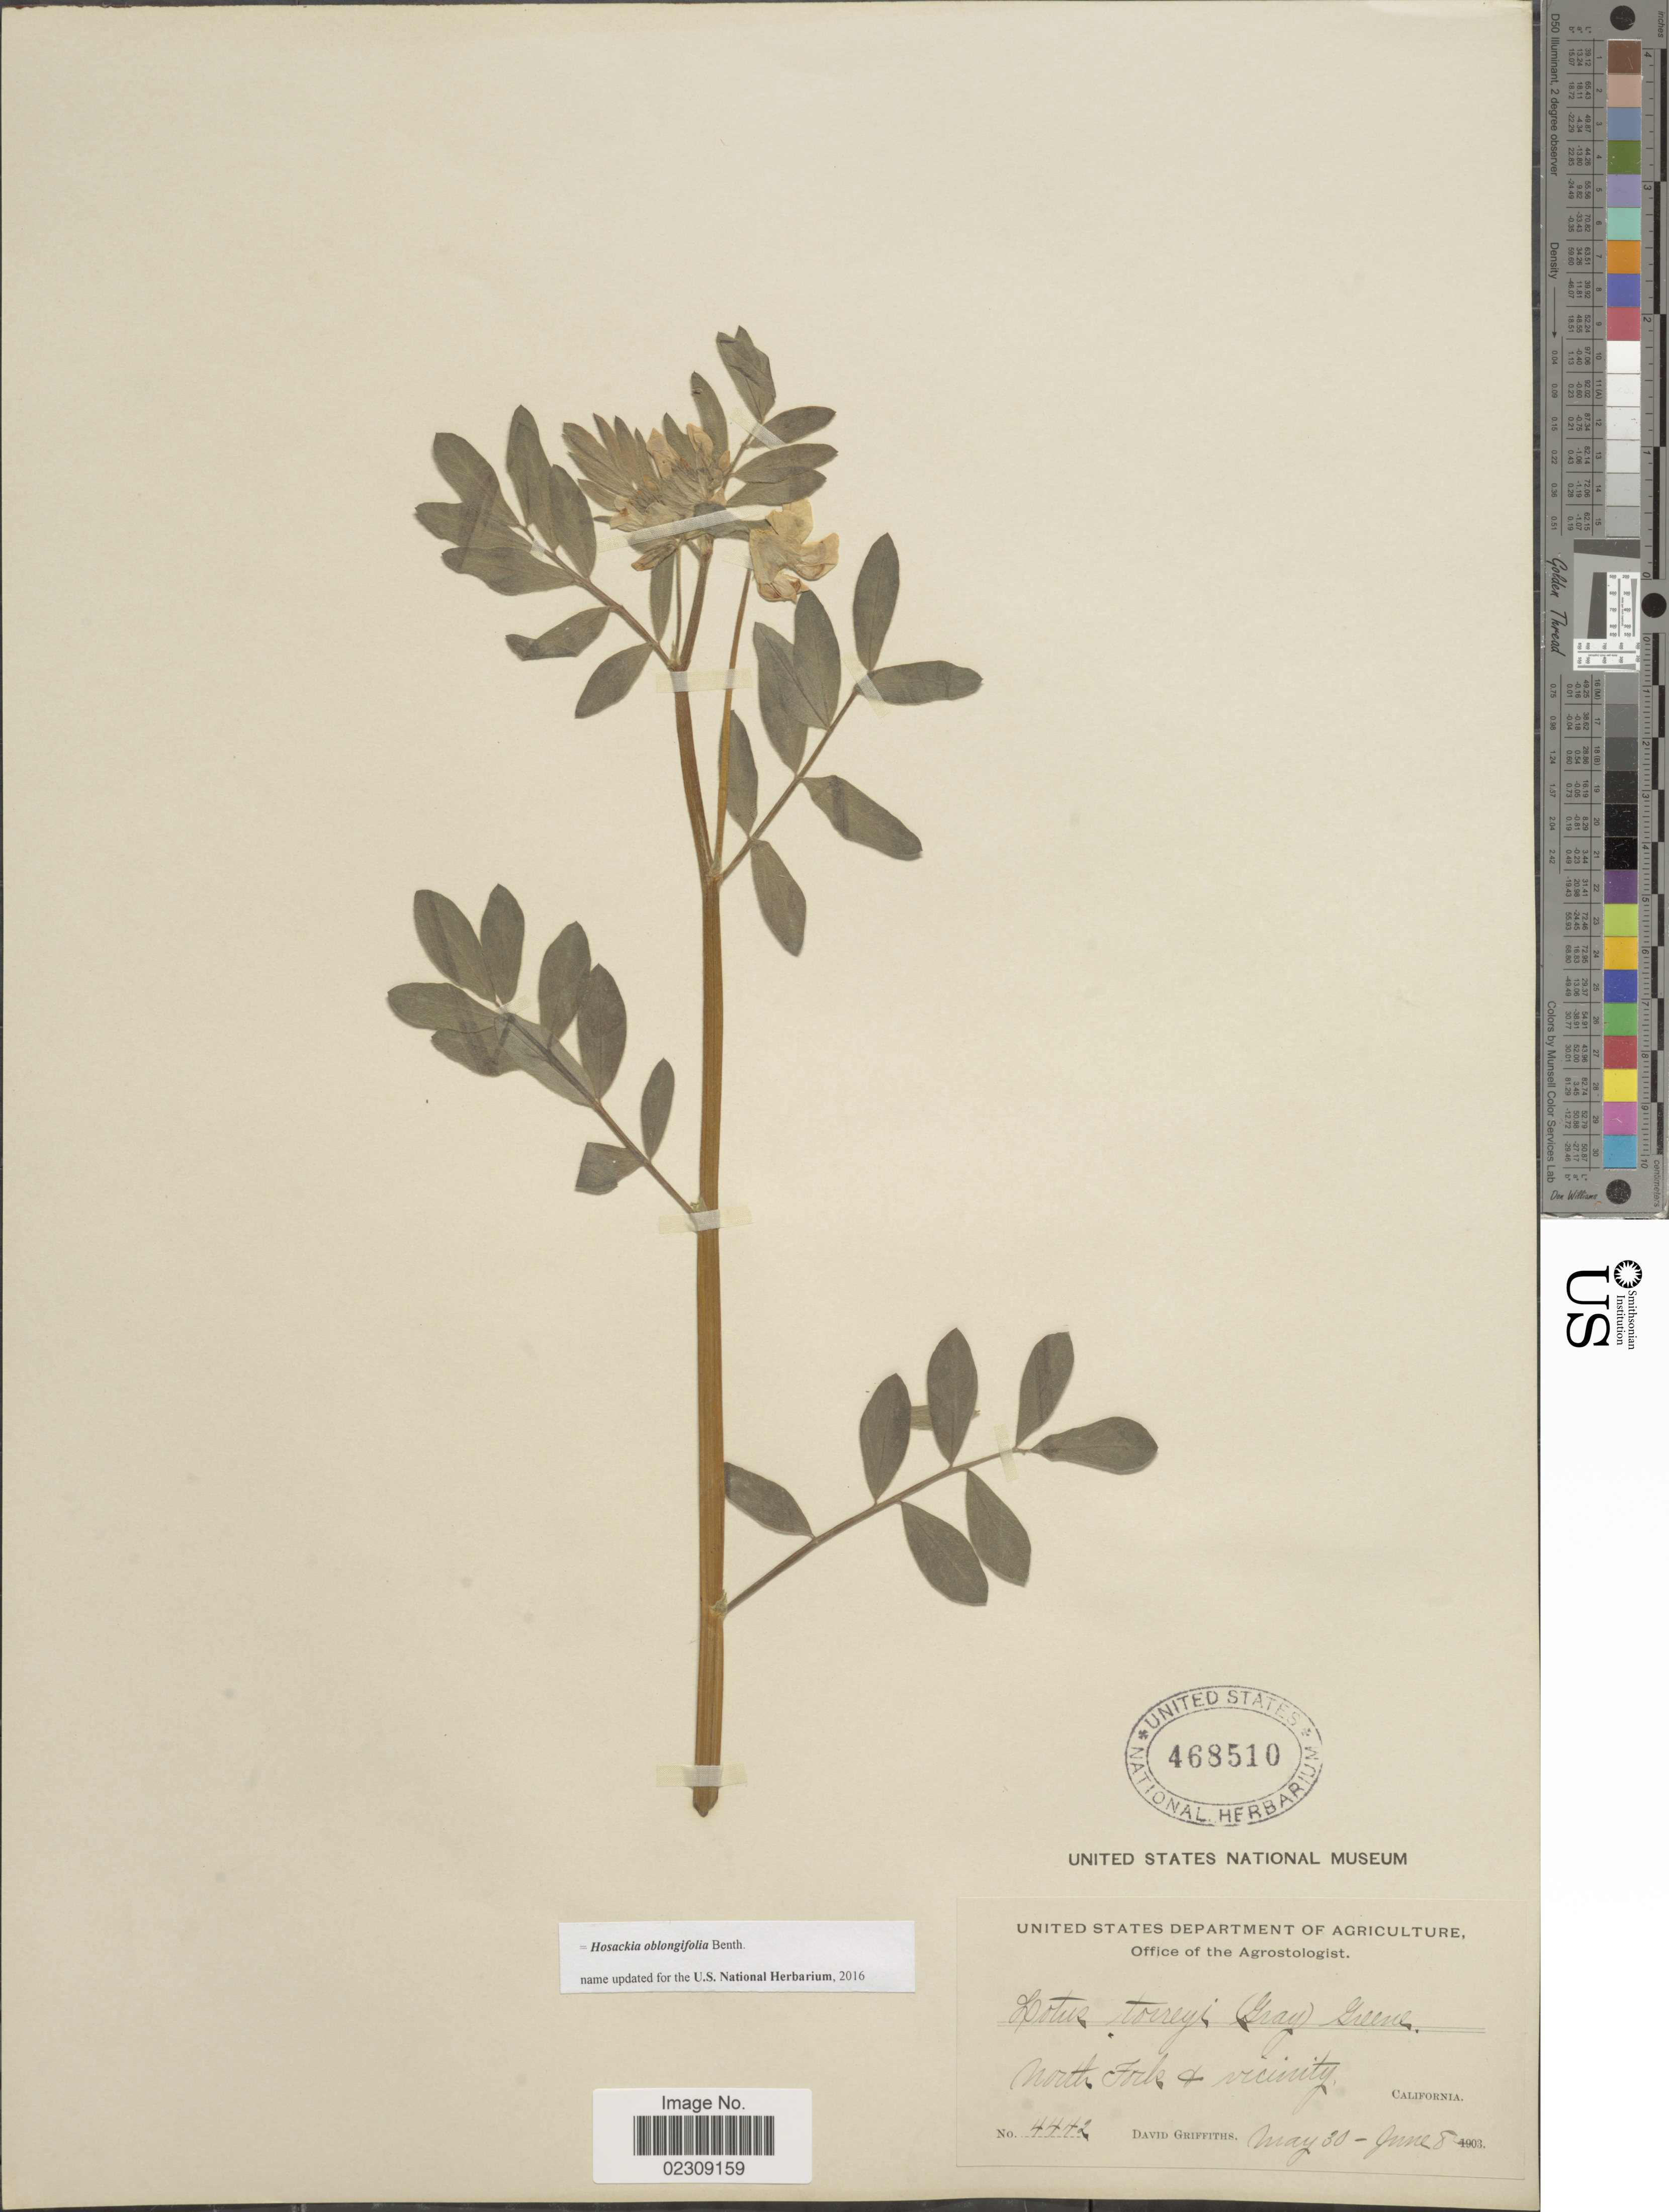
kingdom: Plantae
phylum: Tracheophyta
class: Magnoliopsida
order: Fabales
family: Fabaceae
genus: Hosackia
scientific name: Hosackia oblongifolia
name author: Benth.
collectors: D. Griffiths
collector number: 4442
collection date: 1903-05-30/1903-06-08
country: United States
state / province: California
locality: North Fork + vicinity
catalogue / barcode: US 468510